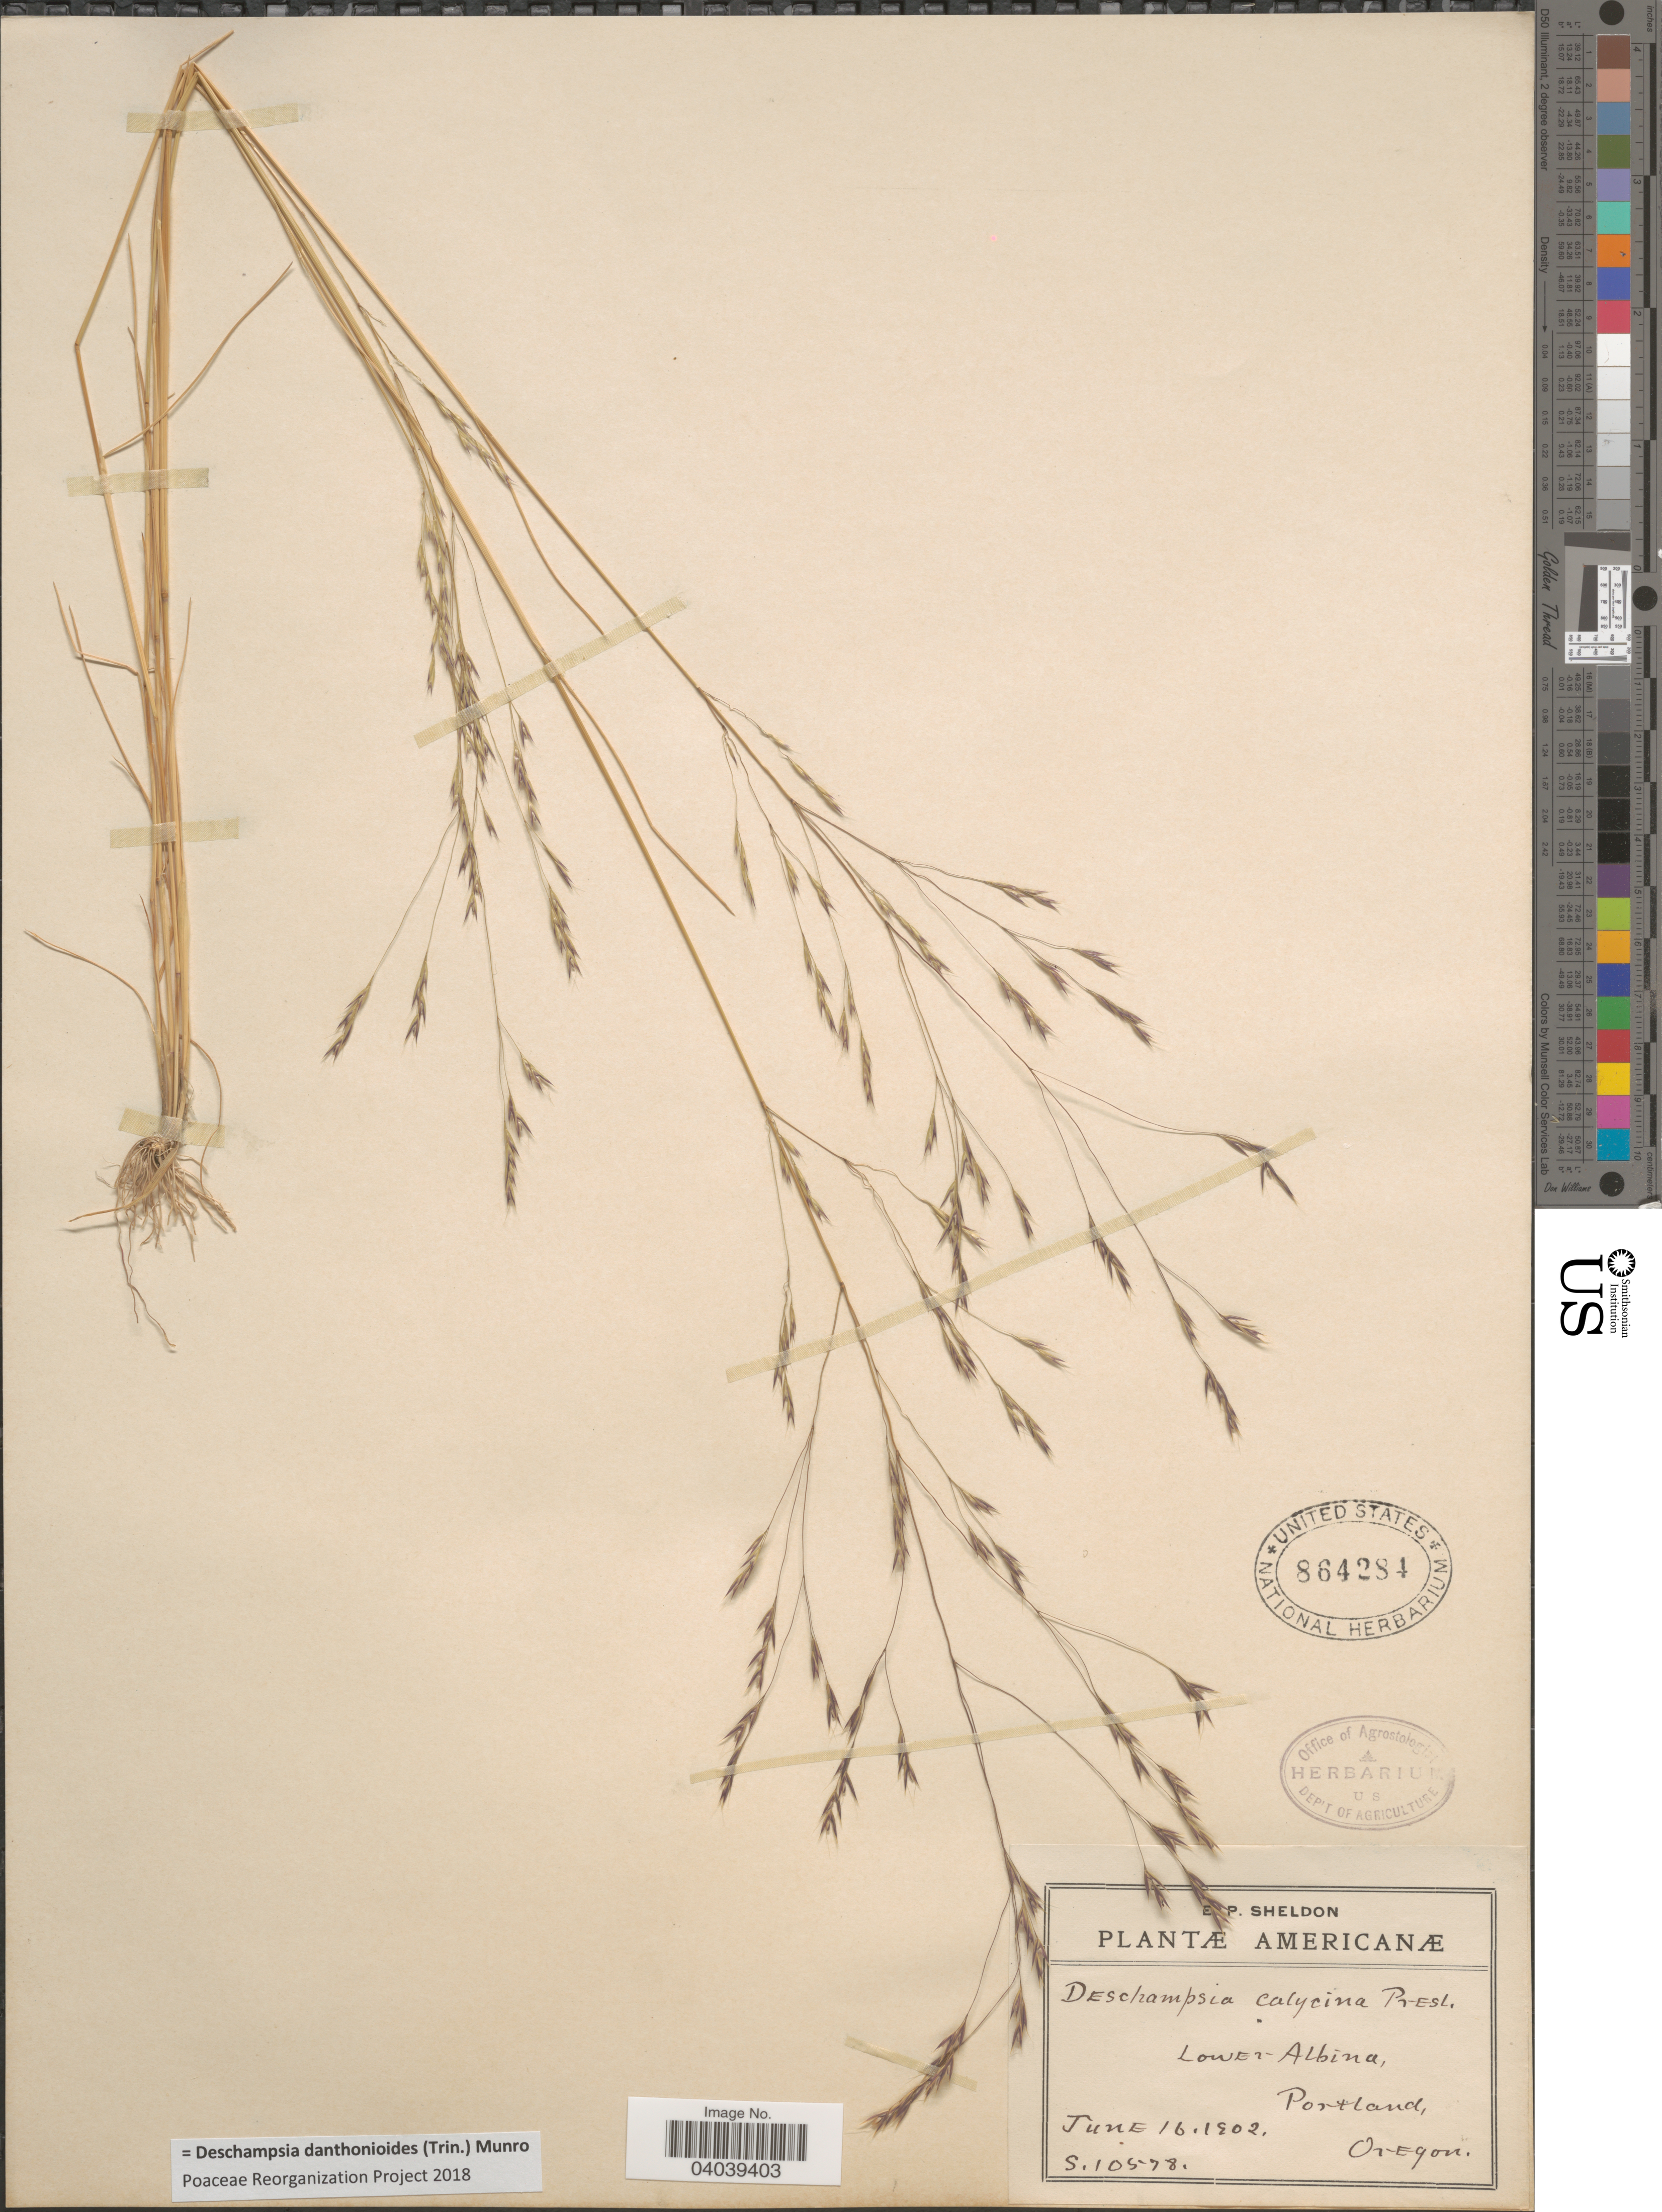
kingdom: Plantae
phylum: Tracheophyta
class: Liliopsida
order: Poales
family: Poaceae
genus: Deschampsia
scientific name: Deschampsia danthonioides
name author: (Trin.) Munro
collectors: E. P. Sheldon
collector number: S10578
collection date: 1902-06-16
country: United States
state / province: Oregon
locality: Lower Albina, Portland.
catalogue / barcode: US 864284